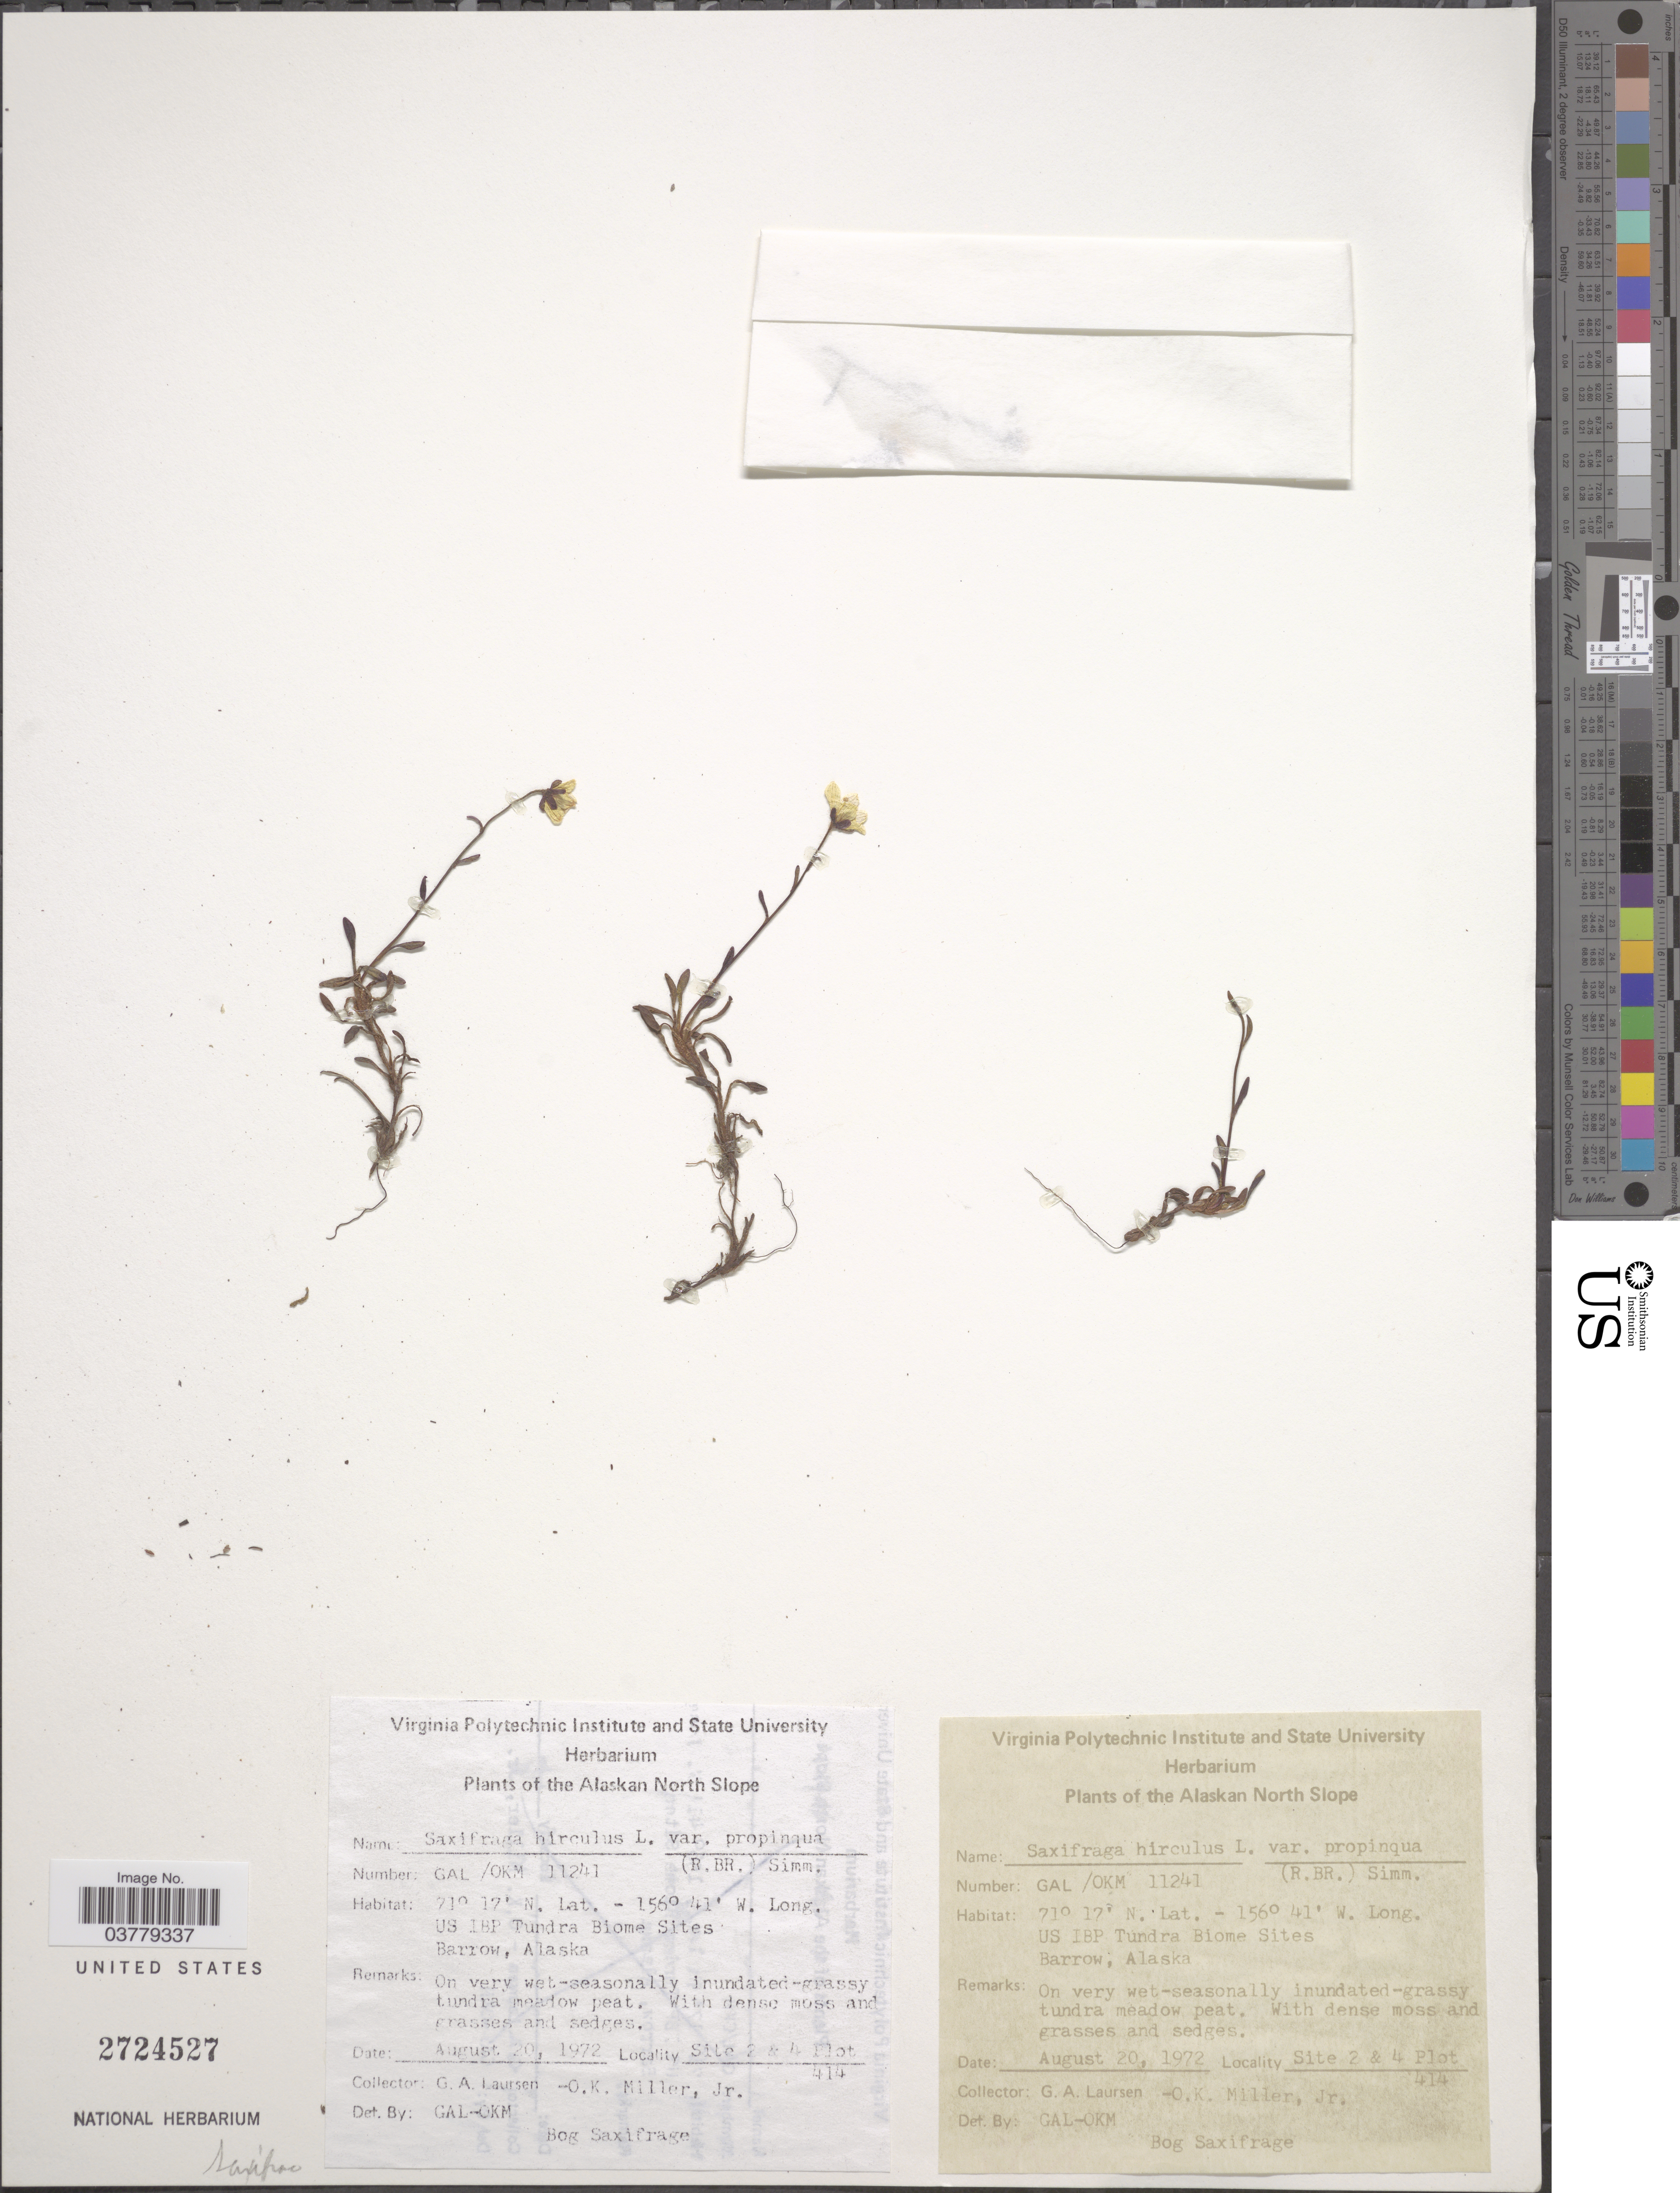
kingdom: Plantae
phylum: Tracheophyta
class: Magnoliopsida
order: Saxifragales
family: Saxifragaceae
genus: Saxifraga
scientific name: Saxifraga hirculus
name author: L.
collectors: G. Laursen & O. Miller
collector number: GAL/OKM 11241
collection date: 1972-08-20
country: United States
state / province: Alaska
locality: US IBP Tundra Biome Sites Barrow.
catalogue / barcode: US 2724527